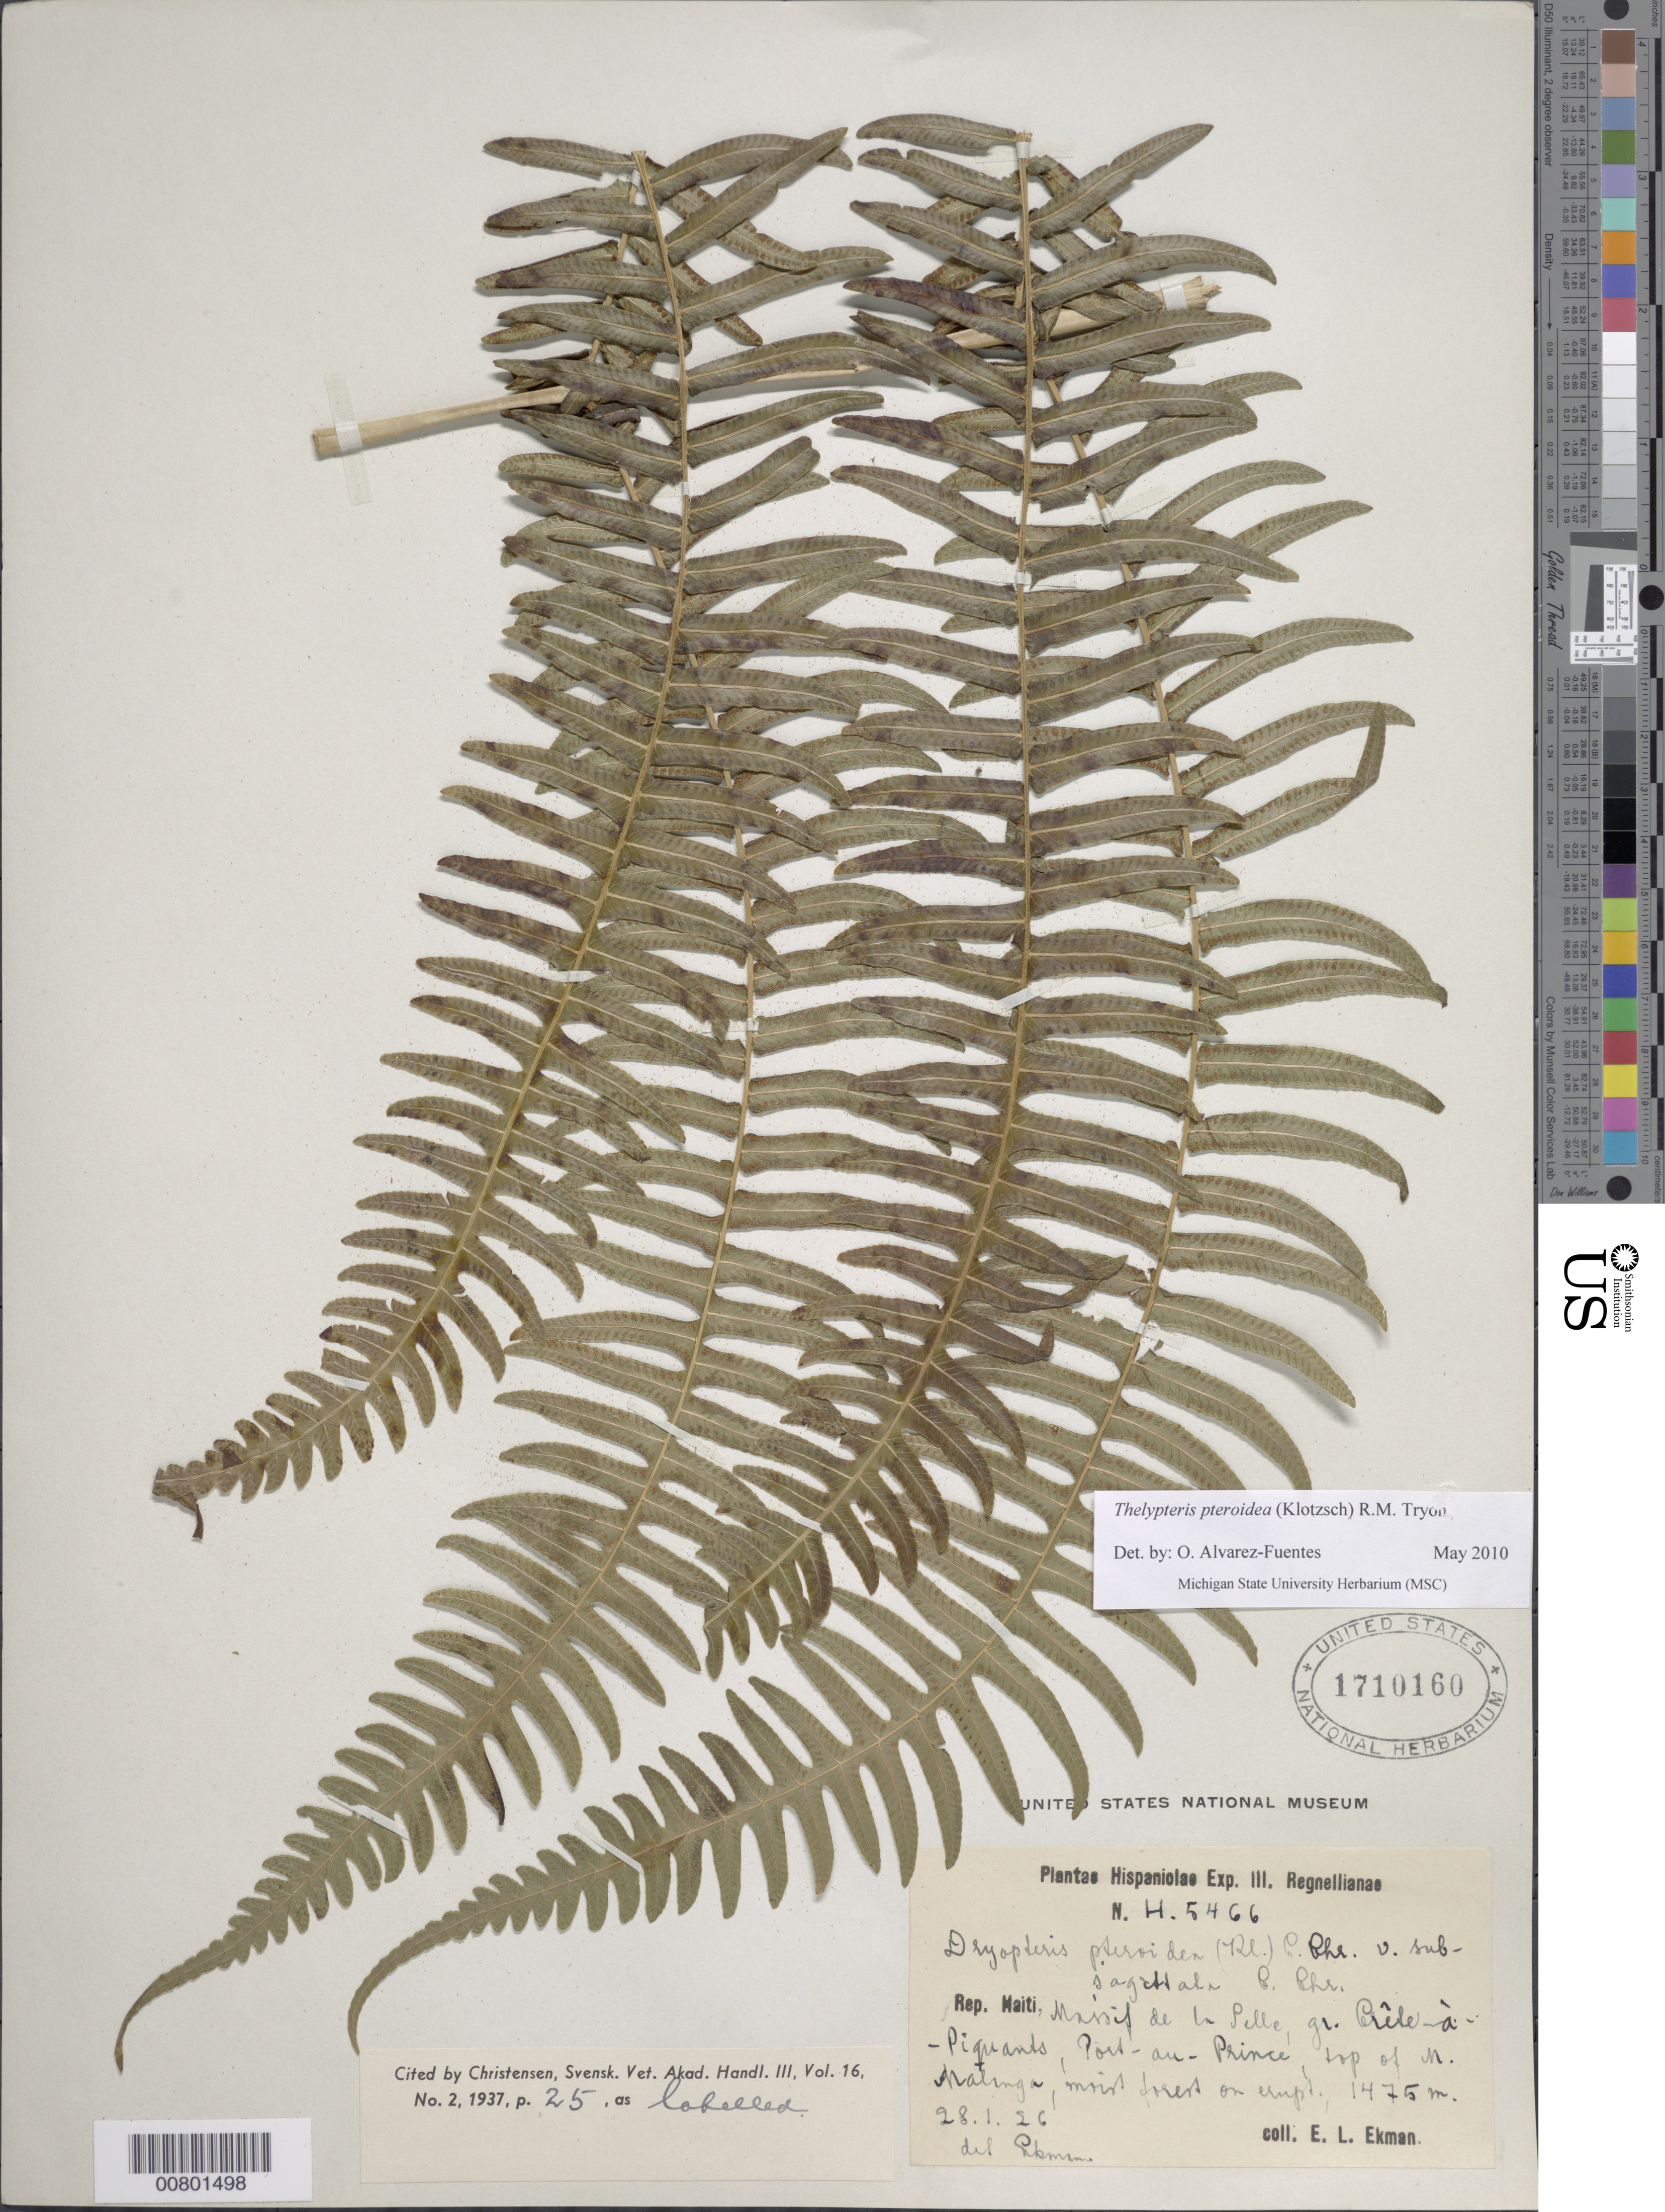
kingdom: Plantae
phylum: Tracheophyta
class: Polypodiopsida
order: Polypodiales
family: Thelypteridaceae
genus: Amauropelta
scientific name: Amauropelta pteroidea (Klotzsch) comb. nov., ined 2015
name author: (Klotzsch)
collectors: E. L. Ekman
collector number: H 5466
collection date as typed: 28 Jan 1926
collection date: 1926-01-28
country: Haiti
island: Hispaniola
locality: Massif de la Selle, gr. Crête-à-Piquants, Port au Prince, top of M. Malanga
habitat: Moist forest on erupt.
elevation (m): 1475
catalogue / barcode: US 1710160